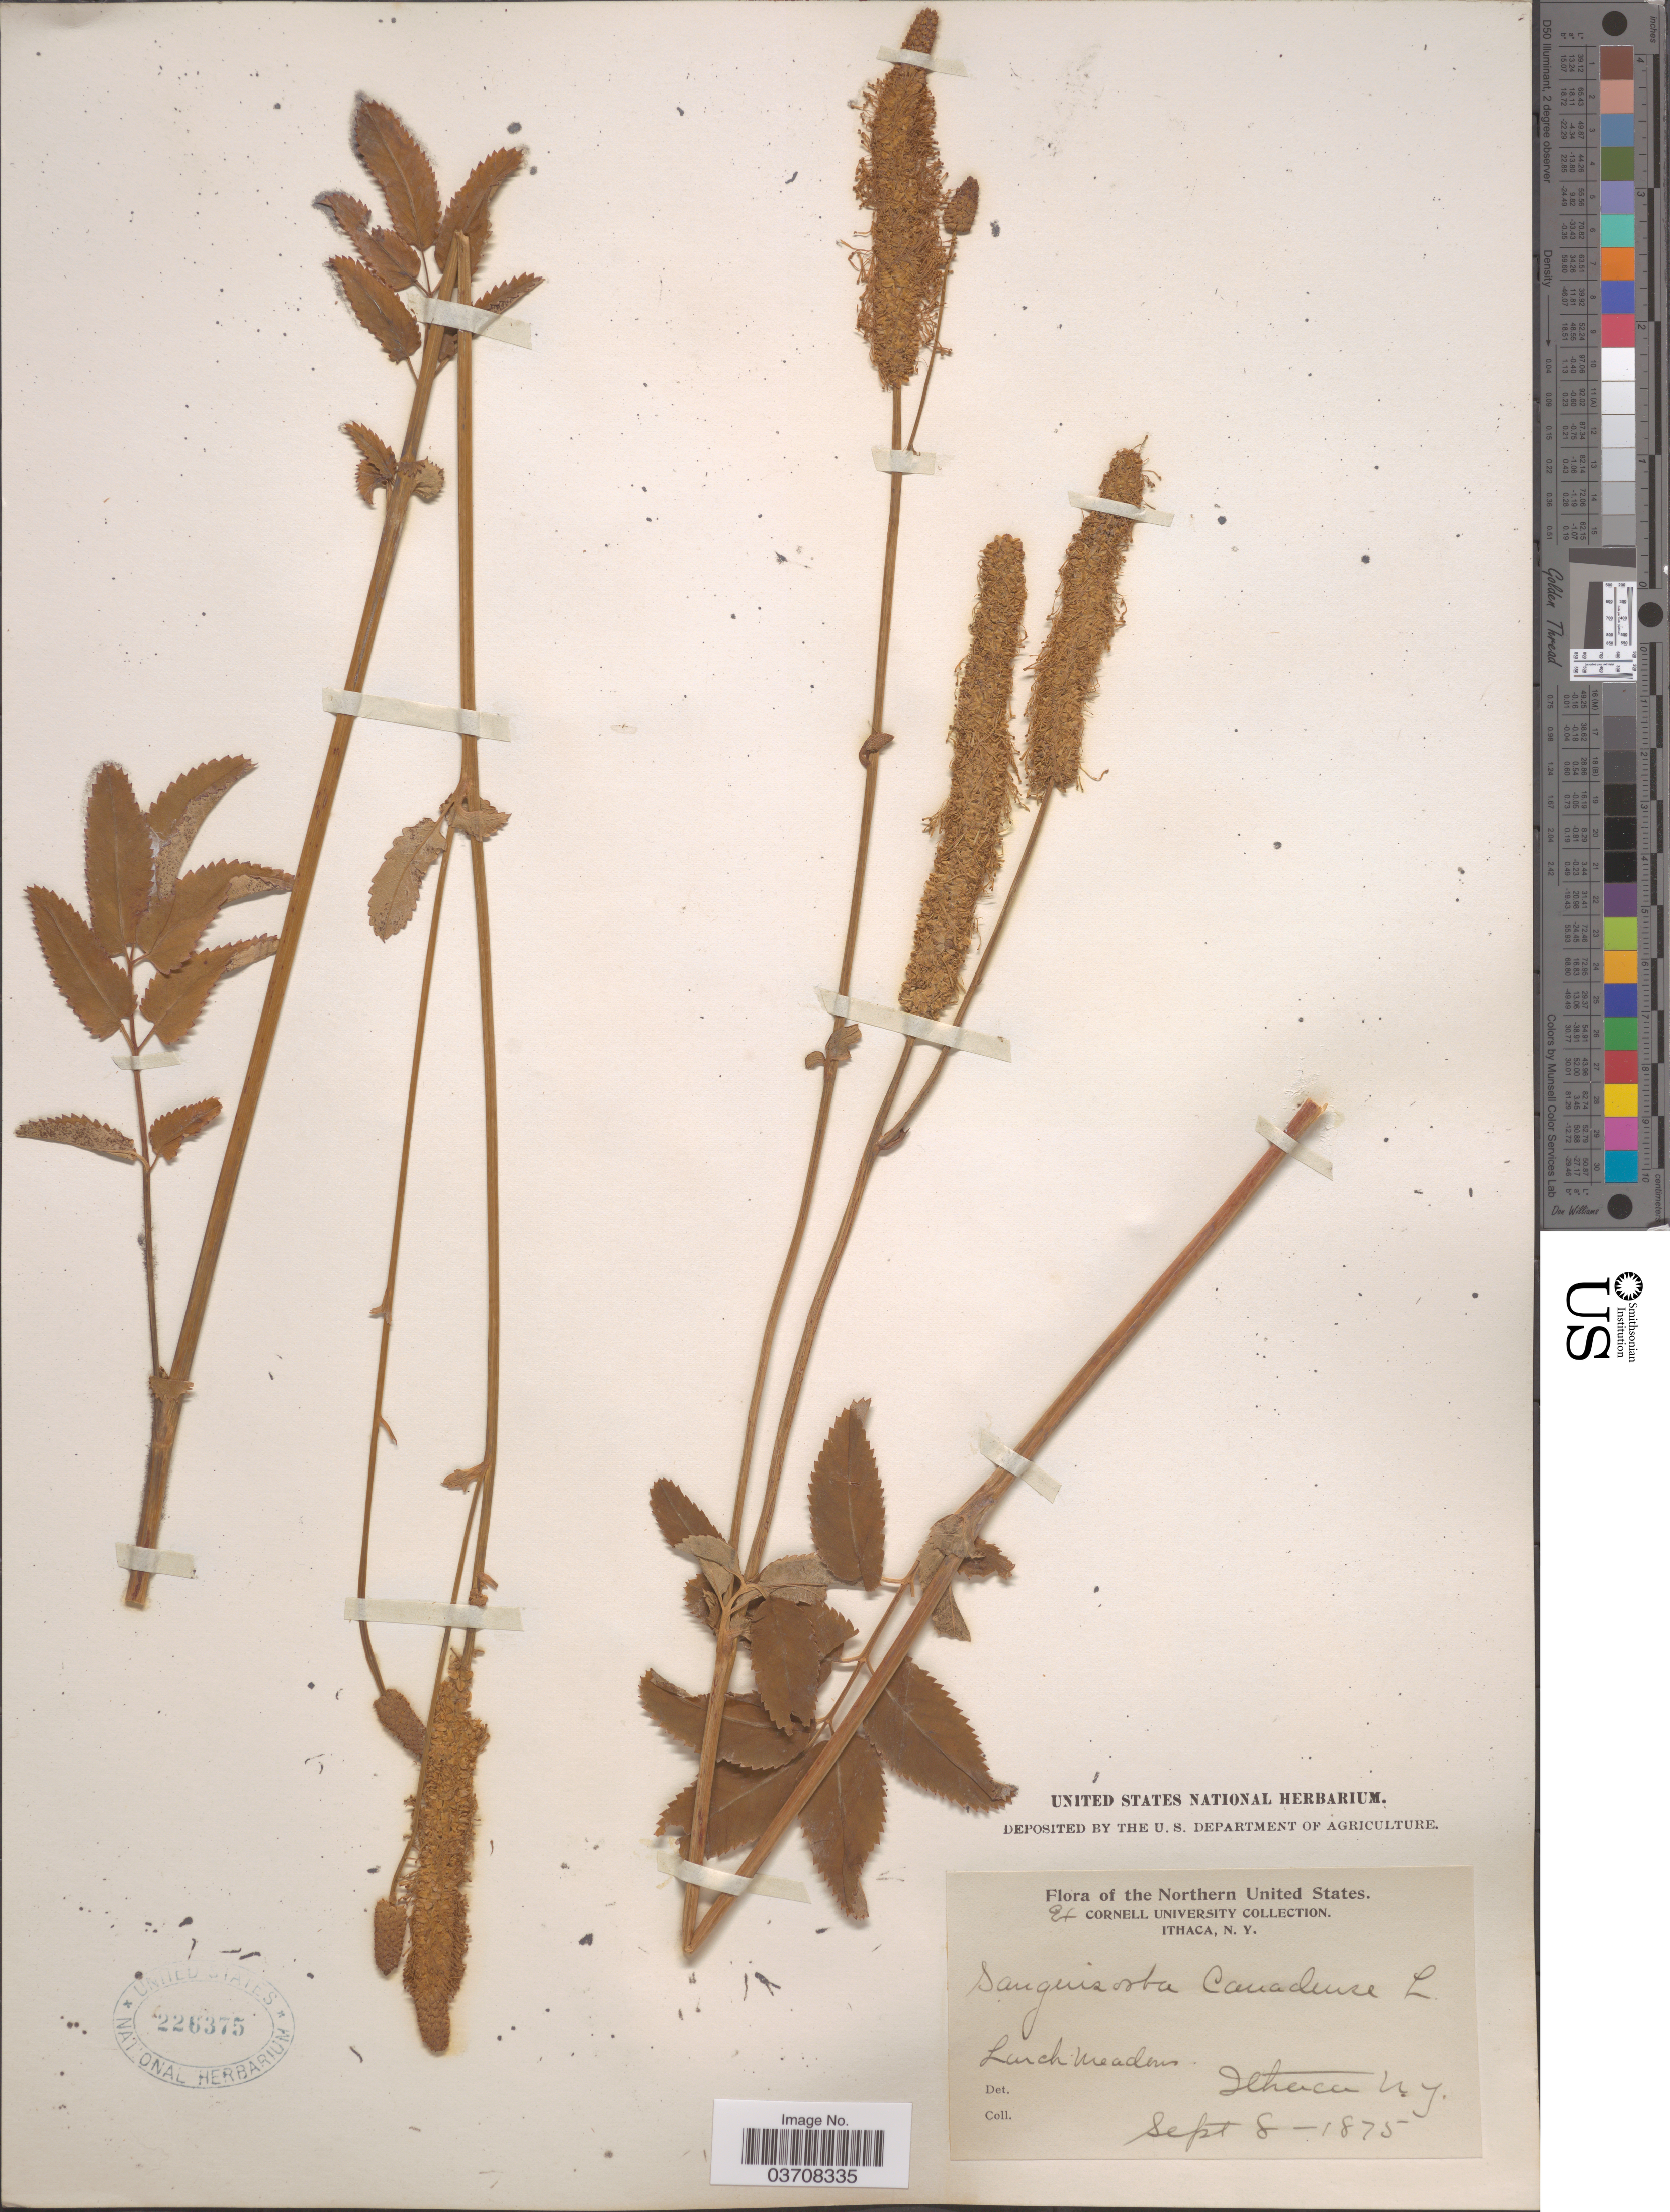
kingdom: Plantae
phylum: Tracheophyta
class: Magnoliopsida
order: Rosales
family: Rosaceae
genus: Sanguisorba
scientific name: Sanguisorba canadensis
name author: L.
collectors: Cornell University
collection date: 1875-09-08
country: United States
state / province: New York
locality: The Northern United States. Ithaca.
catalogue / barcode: US 226375